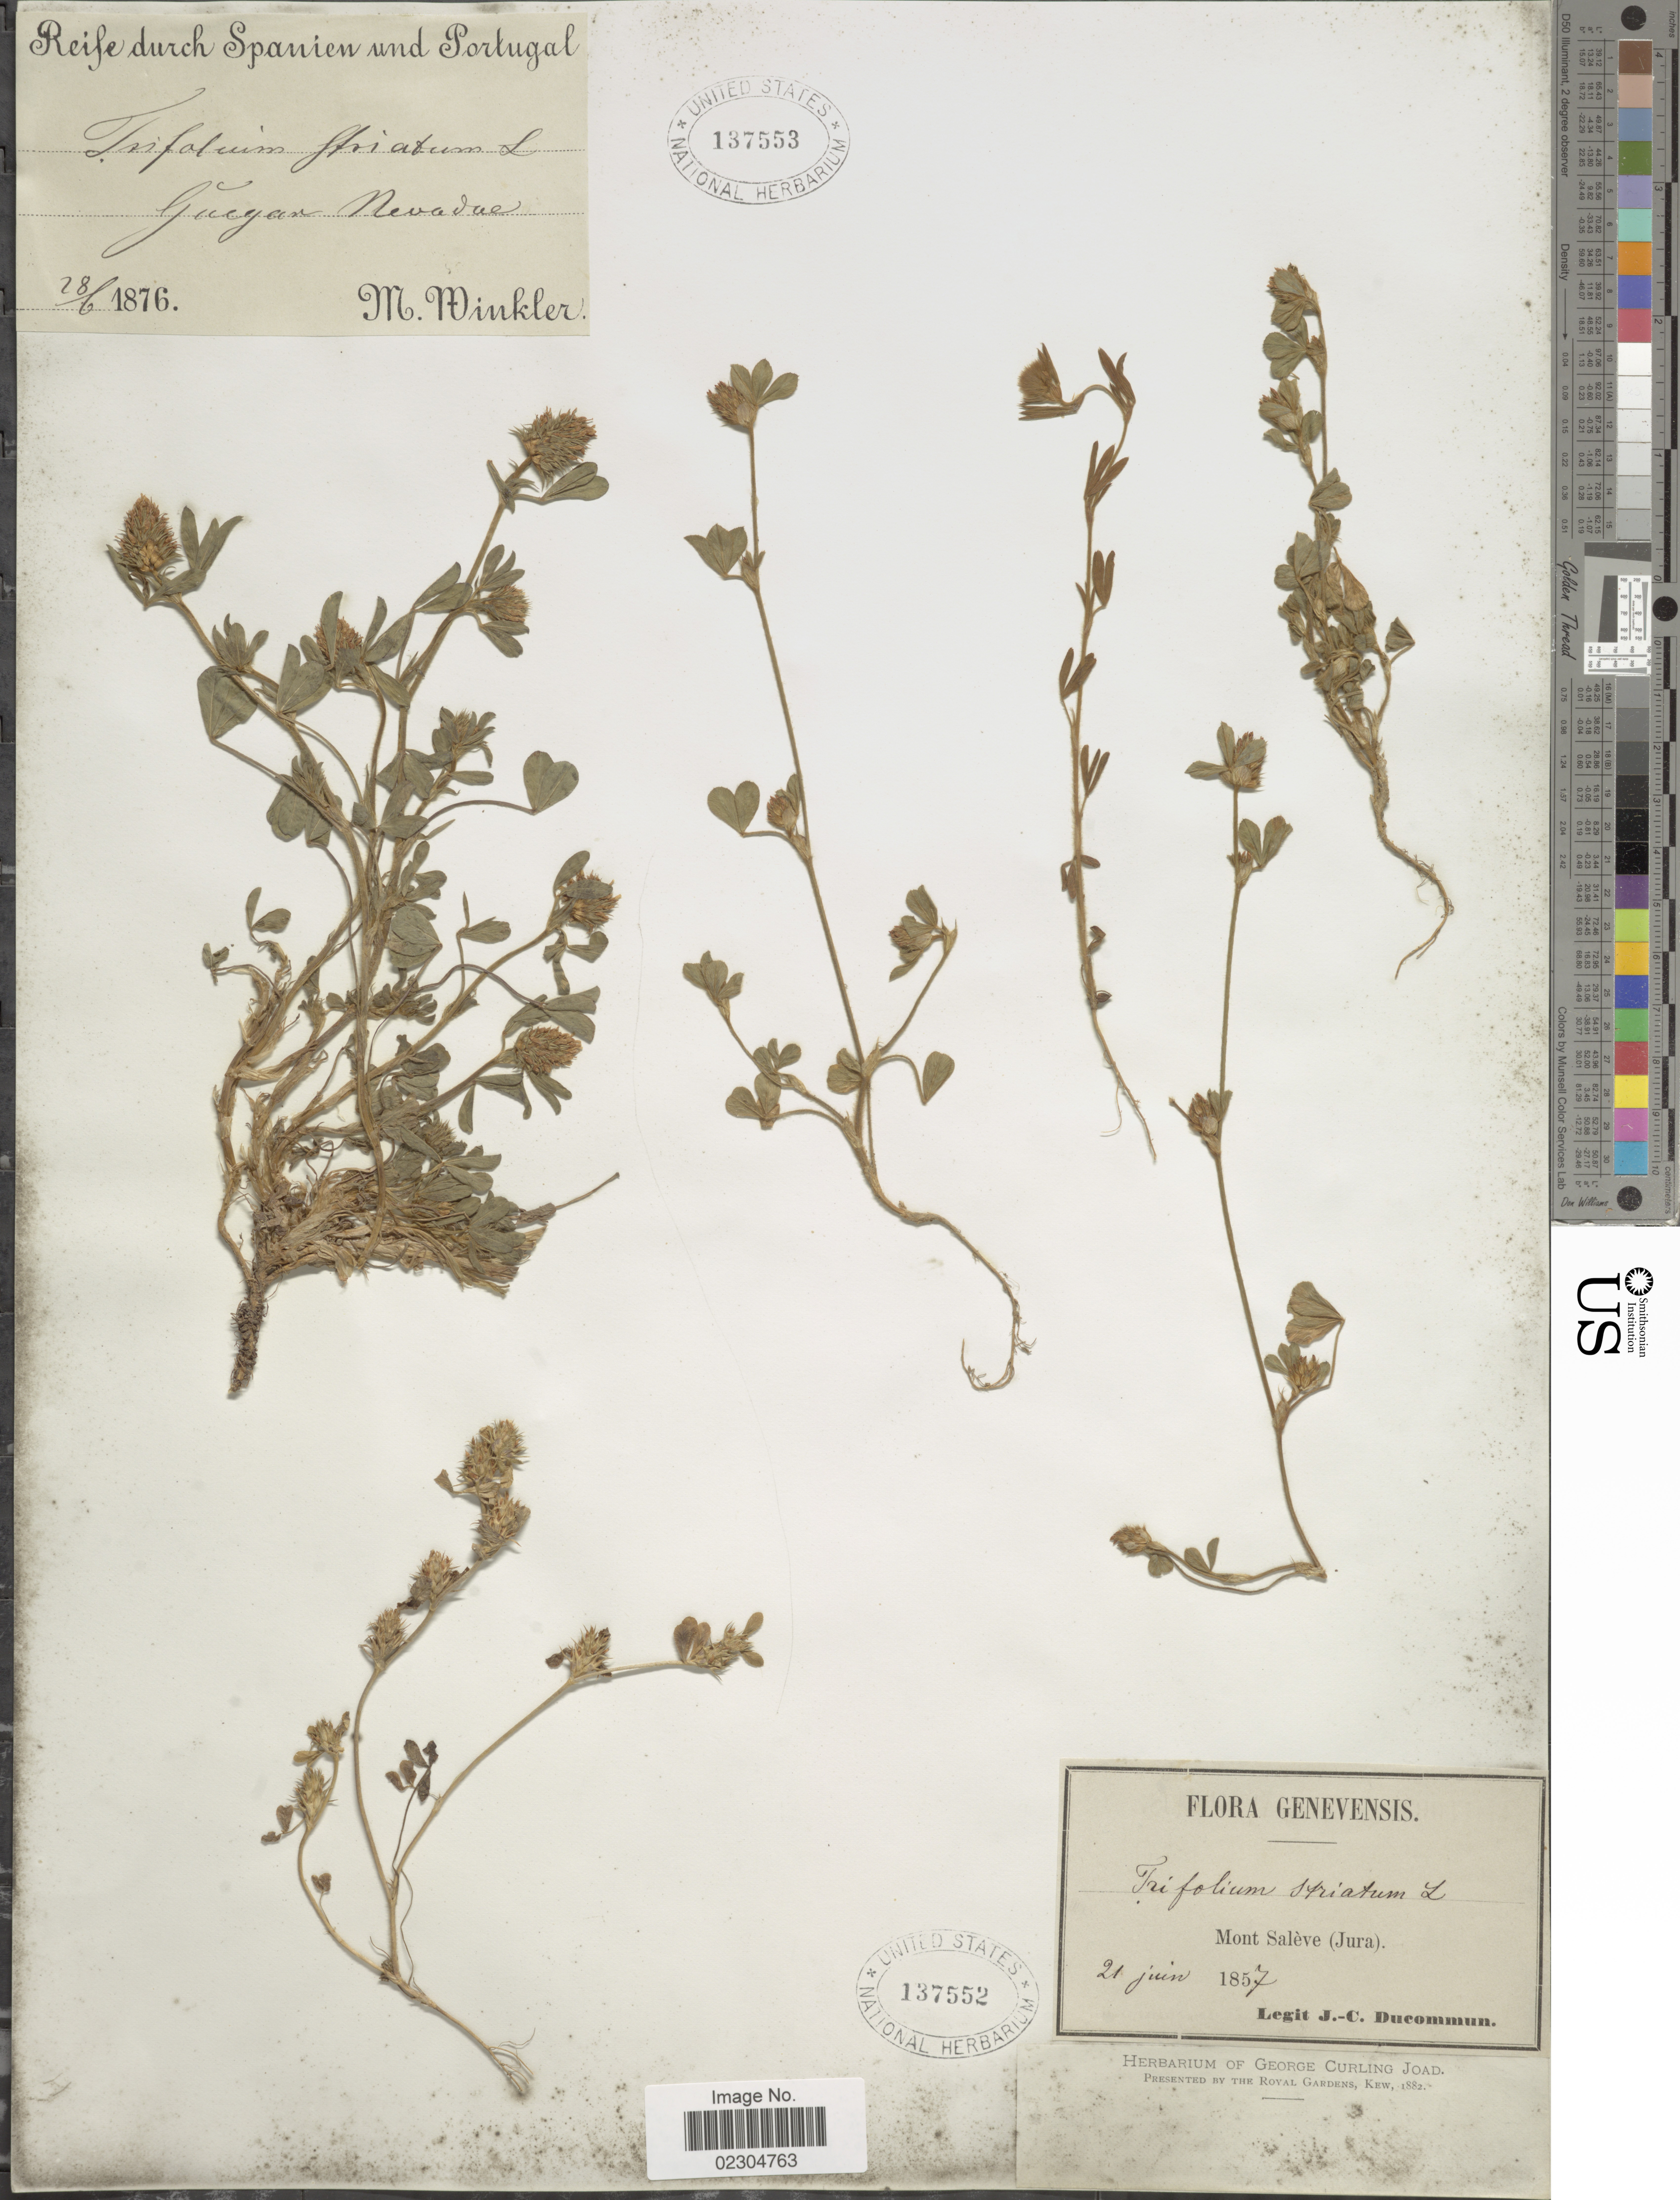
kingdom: Plantae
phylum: Tracheophyta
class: Magnoliopsida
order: Fabales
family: Fabaceae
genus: Trifolium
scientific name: Trifolium striatum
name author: L.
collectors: M. Winkler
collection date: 1876-06-28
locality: Guegan Nevadae [interpreted]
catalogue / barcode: US 137553-2